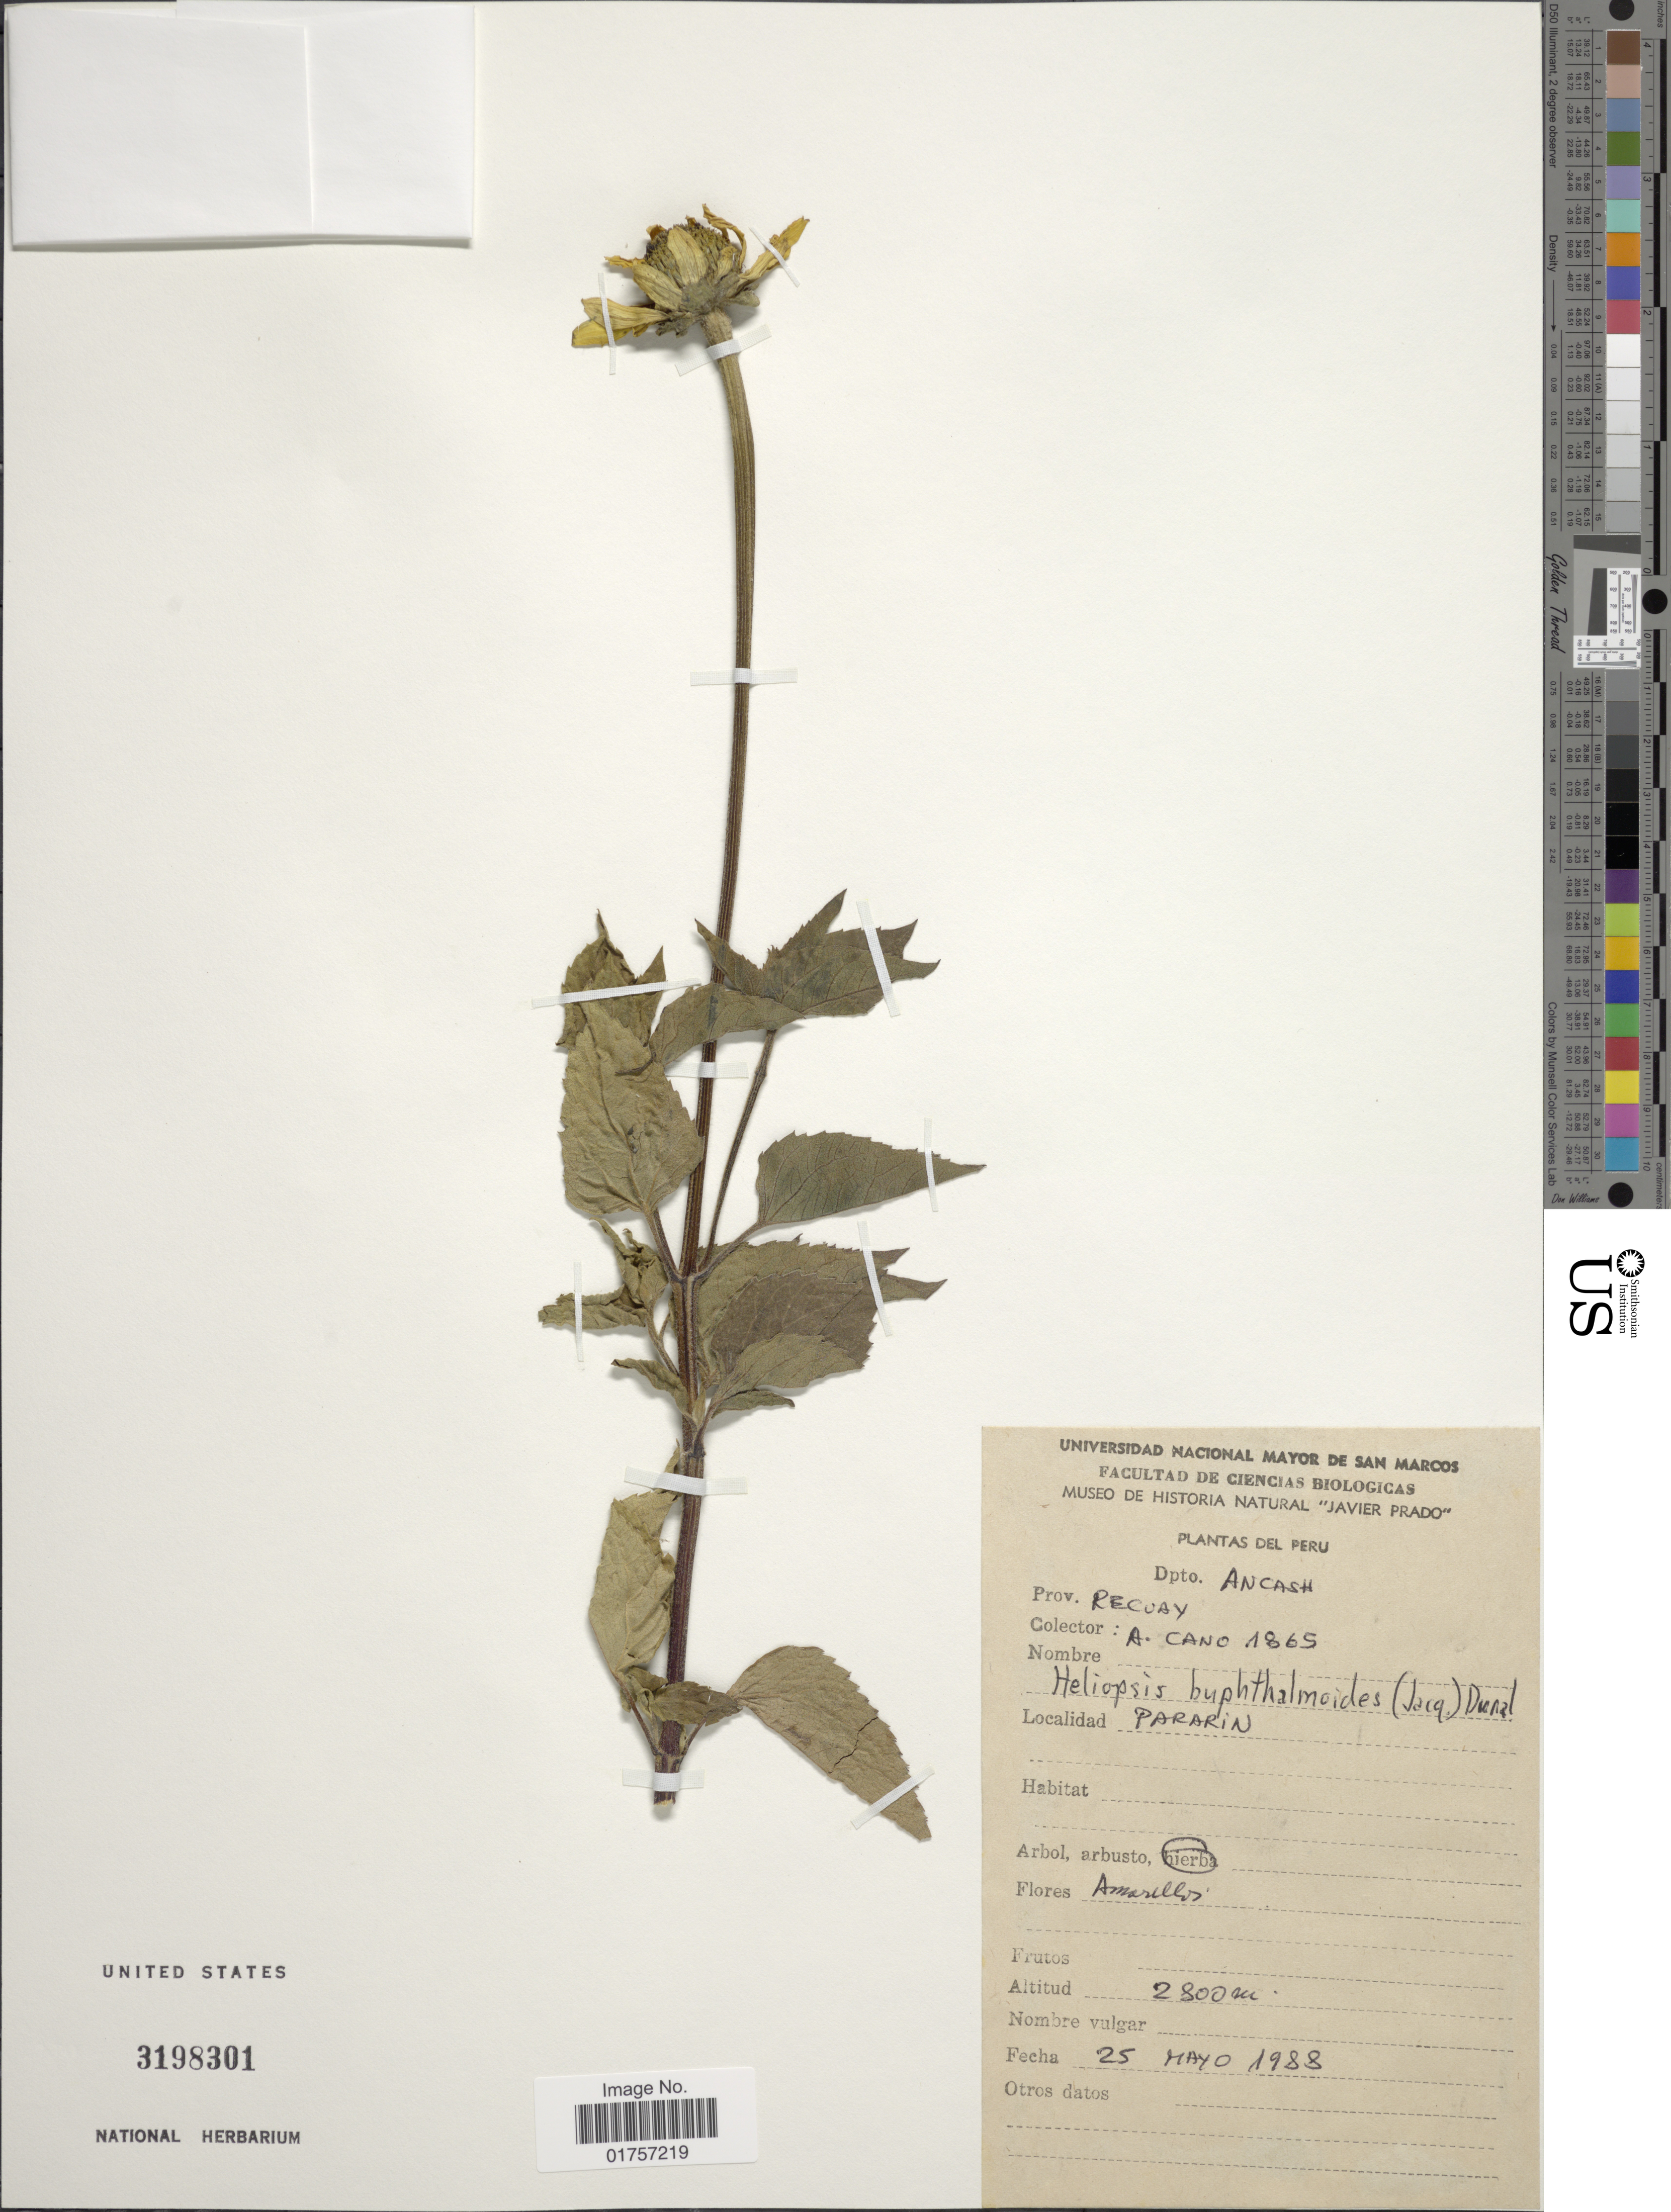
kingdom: Plantae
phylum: Tracheophyta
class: Magnoliopsida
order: Asterales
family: Asteraceae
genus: Heliopsis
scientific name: Heliopsis buphthalmoides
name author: (Jacq.) Dunal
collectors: A. Cano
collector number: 1865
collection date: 1988-05-25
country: Peru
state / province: Ancash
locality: Prov. Recuay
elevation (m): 2800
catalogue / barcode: US 3198301